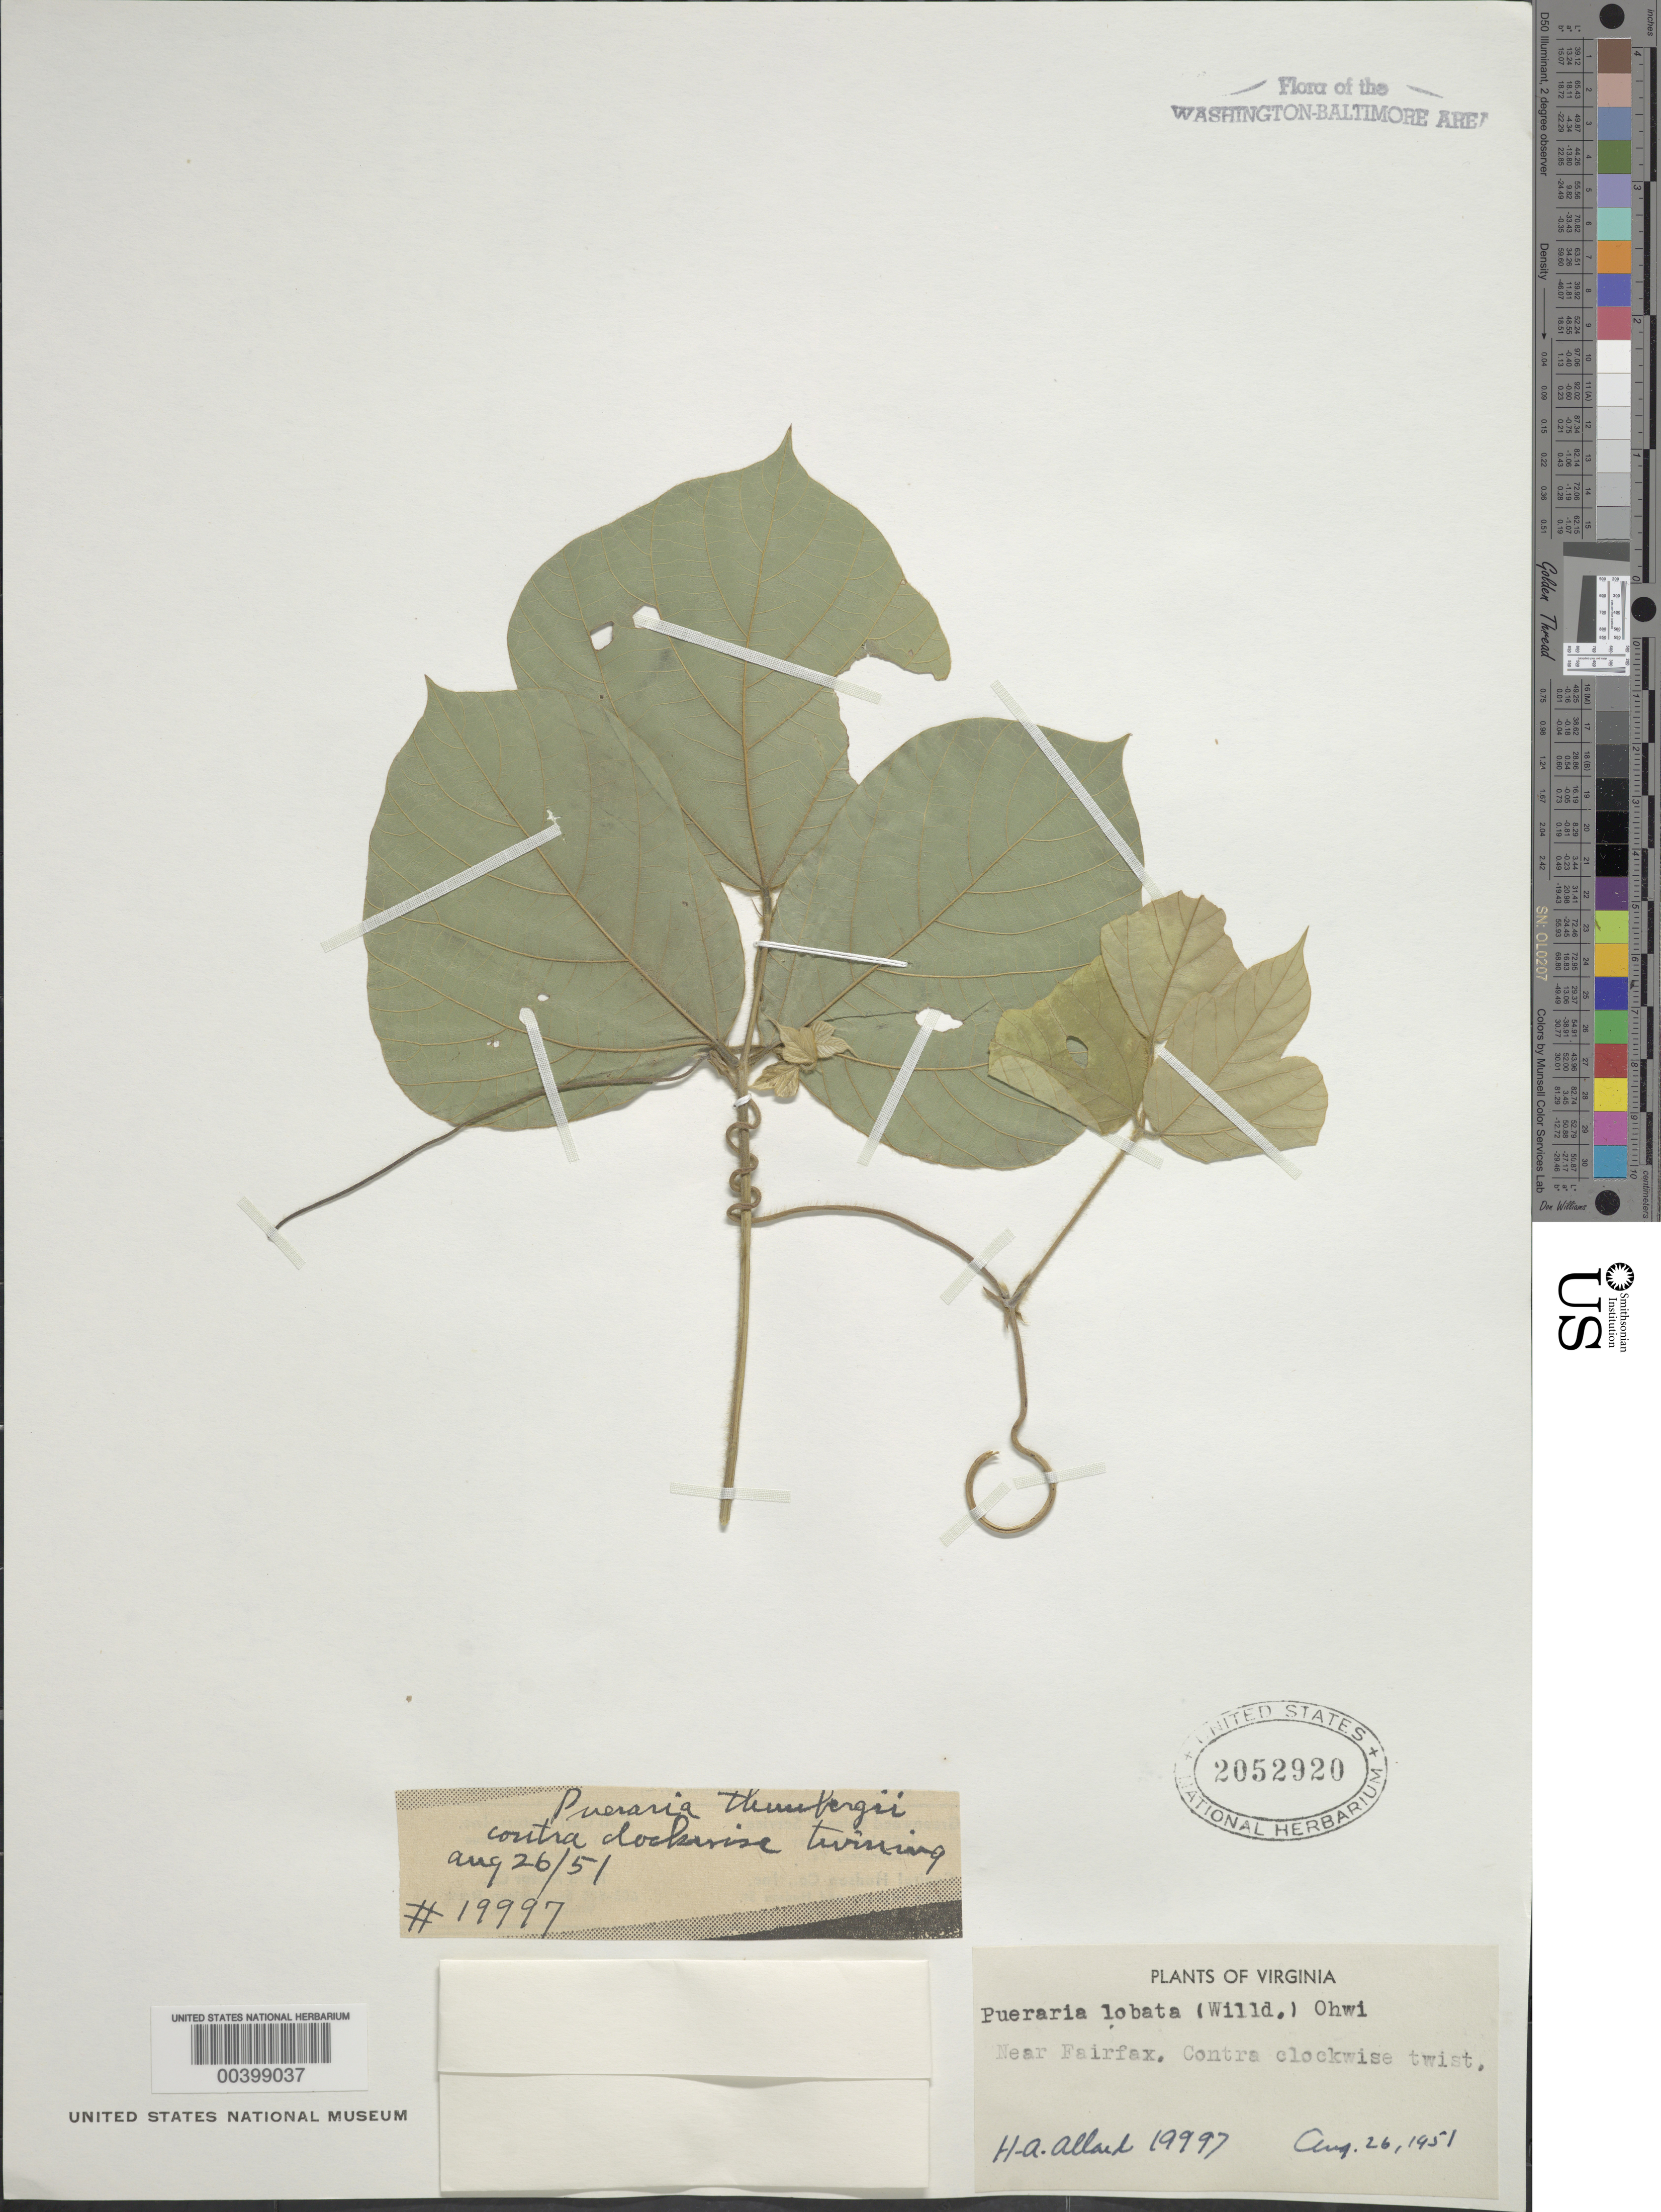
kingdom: Plantae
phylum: Tracheophyta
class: Magnoliopsida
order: Fabales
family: Fabaceae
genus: Pueraria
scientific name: Pueraria montana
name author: (Lour.) Merr.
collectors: H. A. Allard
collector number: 19997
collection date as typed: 26 Aug 1951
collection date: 1951-08-26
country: United States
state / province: Virginia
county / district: Fairfax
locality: Near Fairfax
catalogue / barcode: US 2052920